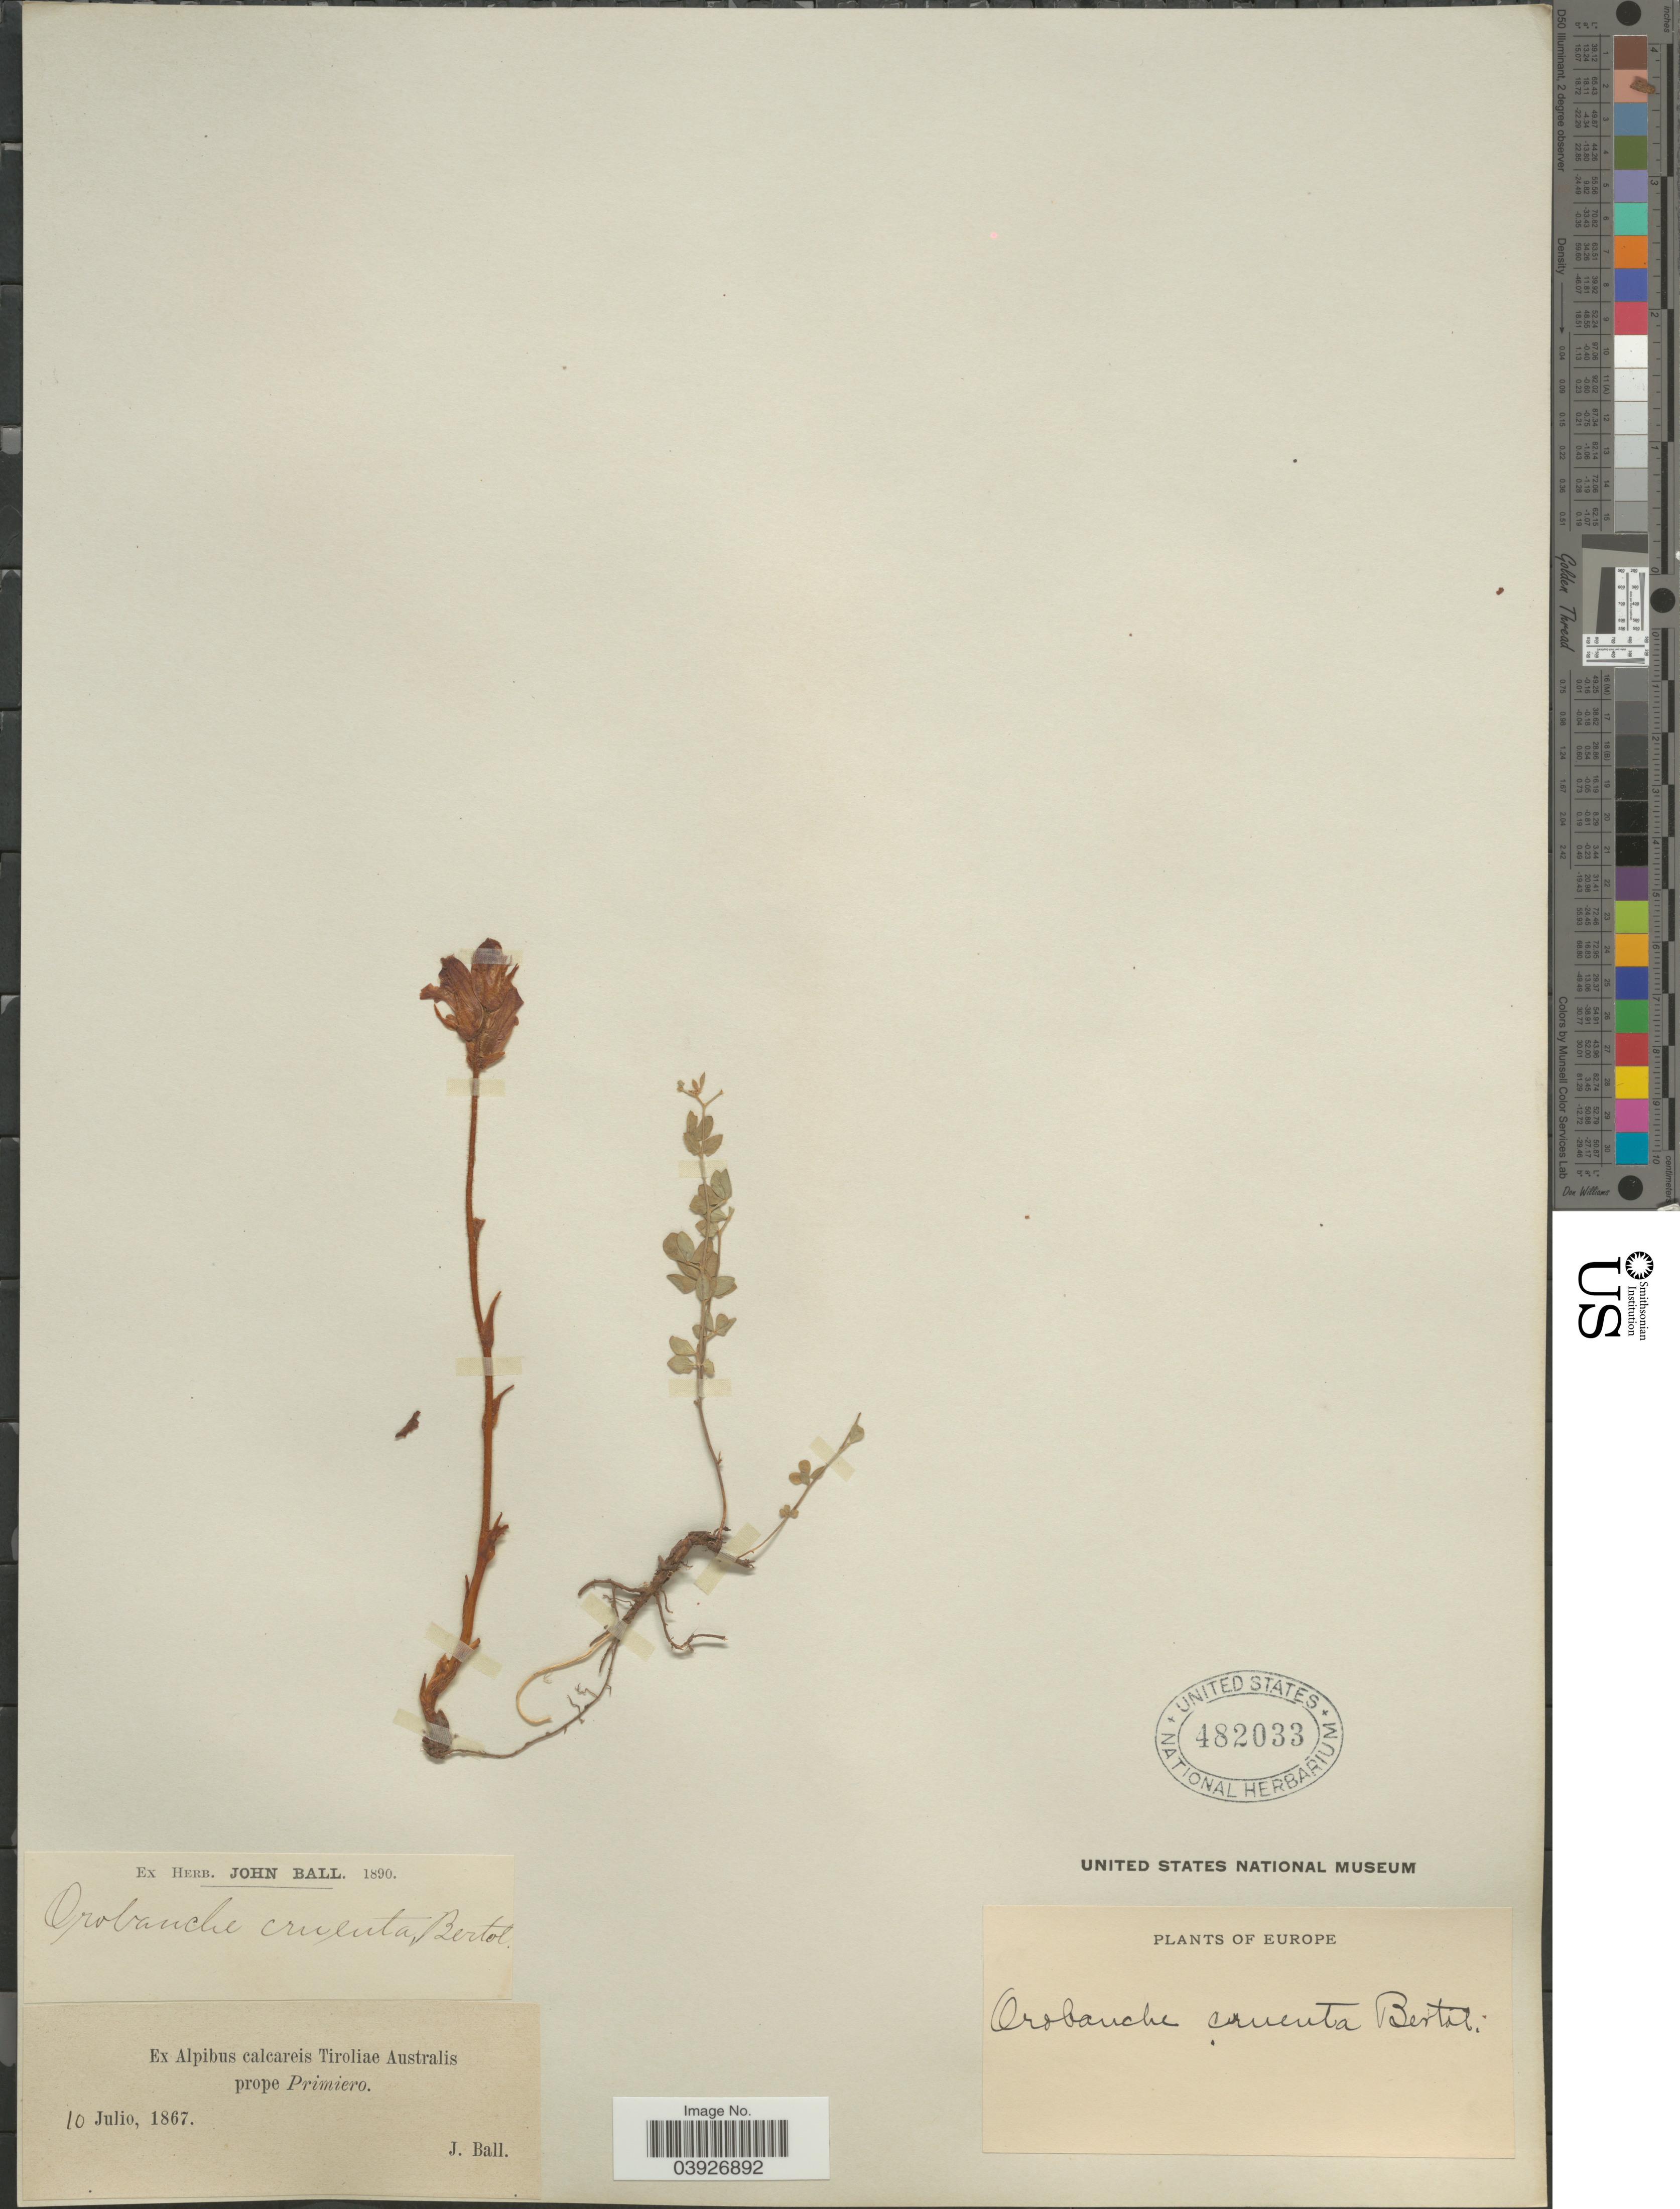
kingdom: Plantae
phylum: Tracheophyta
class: Magnoliopsida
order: Lamiales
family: Orobanchaceae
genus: Orobanche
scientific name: Orobanche cruenta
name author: Bertol.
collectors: J. Ball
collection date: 1867-07-10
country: Italy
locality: Europe. Prope Primiero.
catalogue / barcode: US 482033